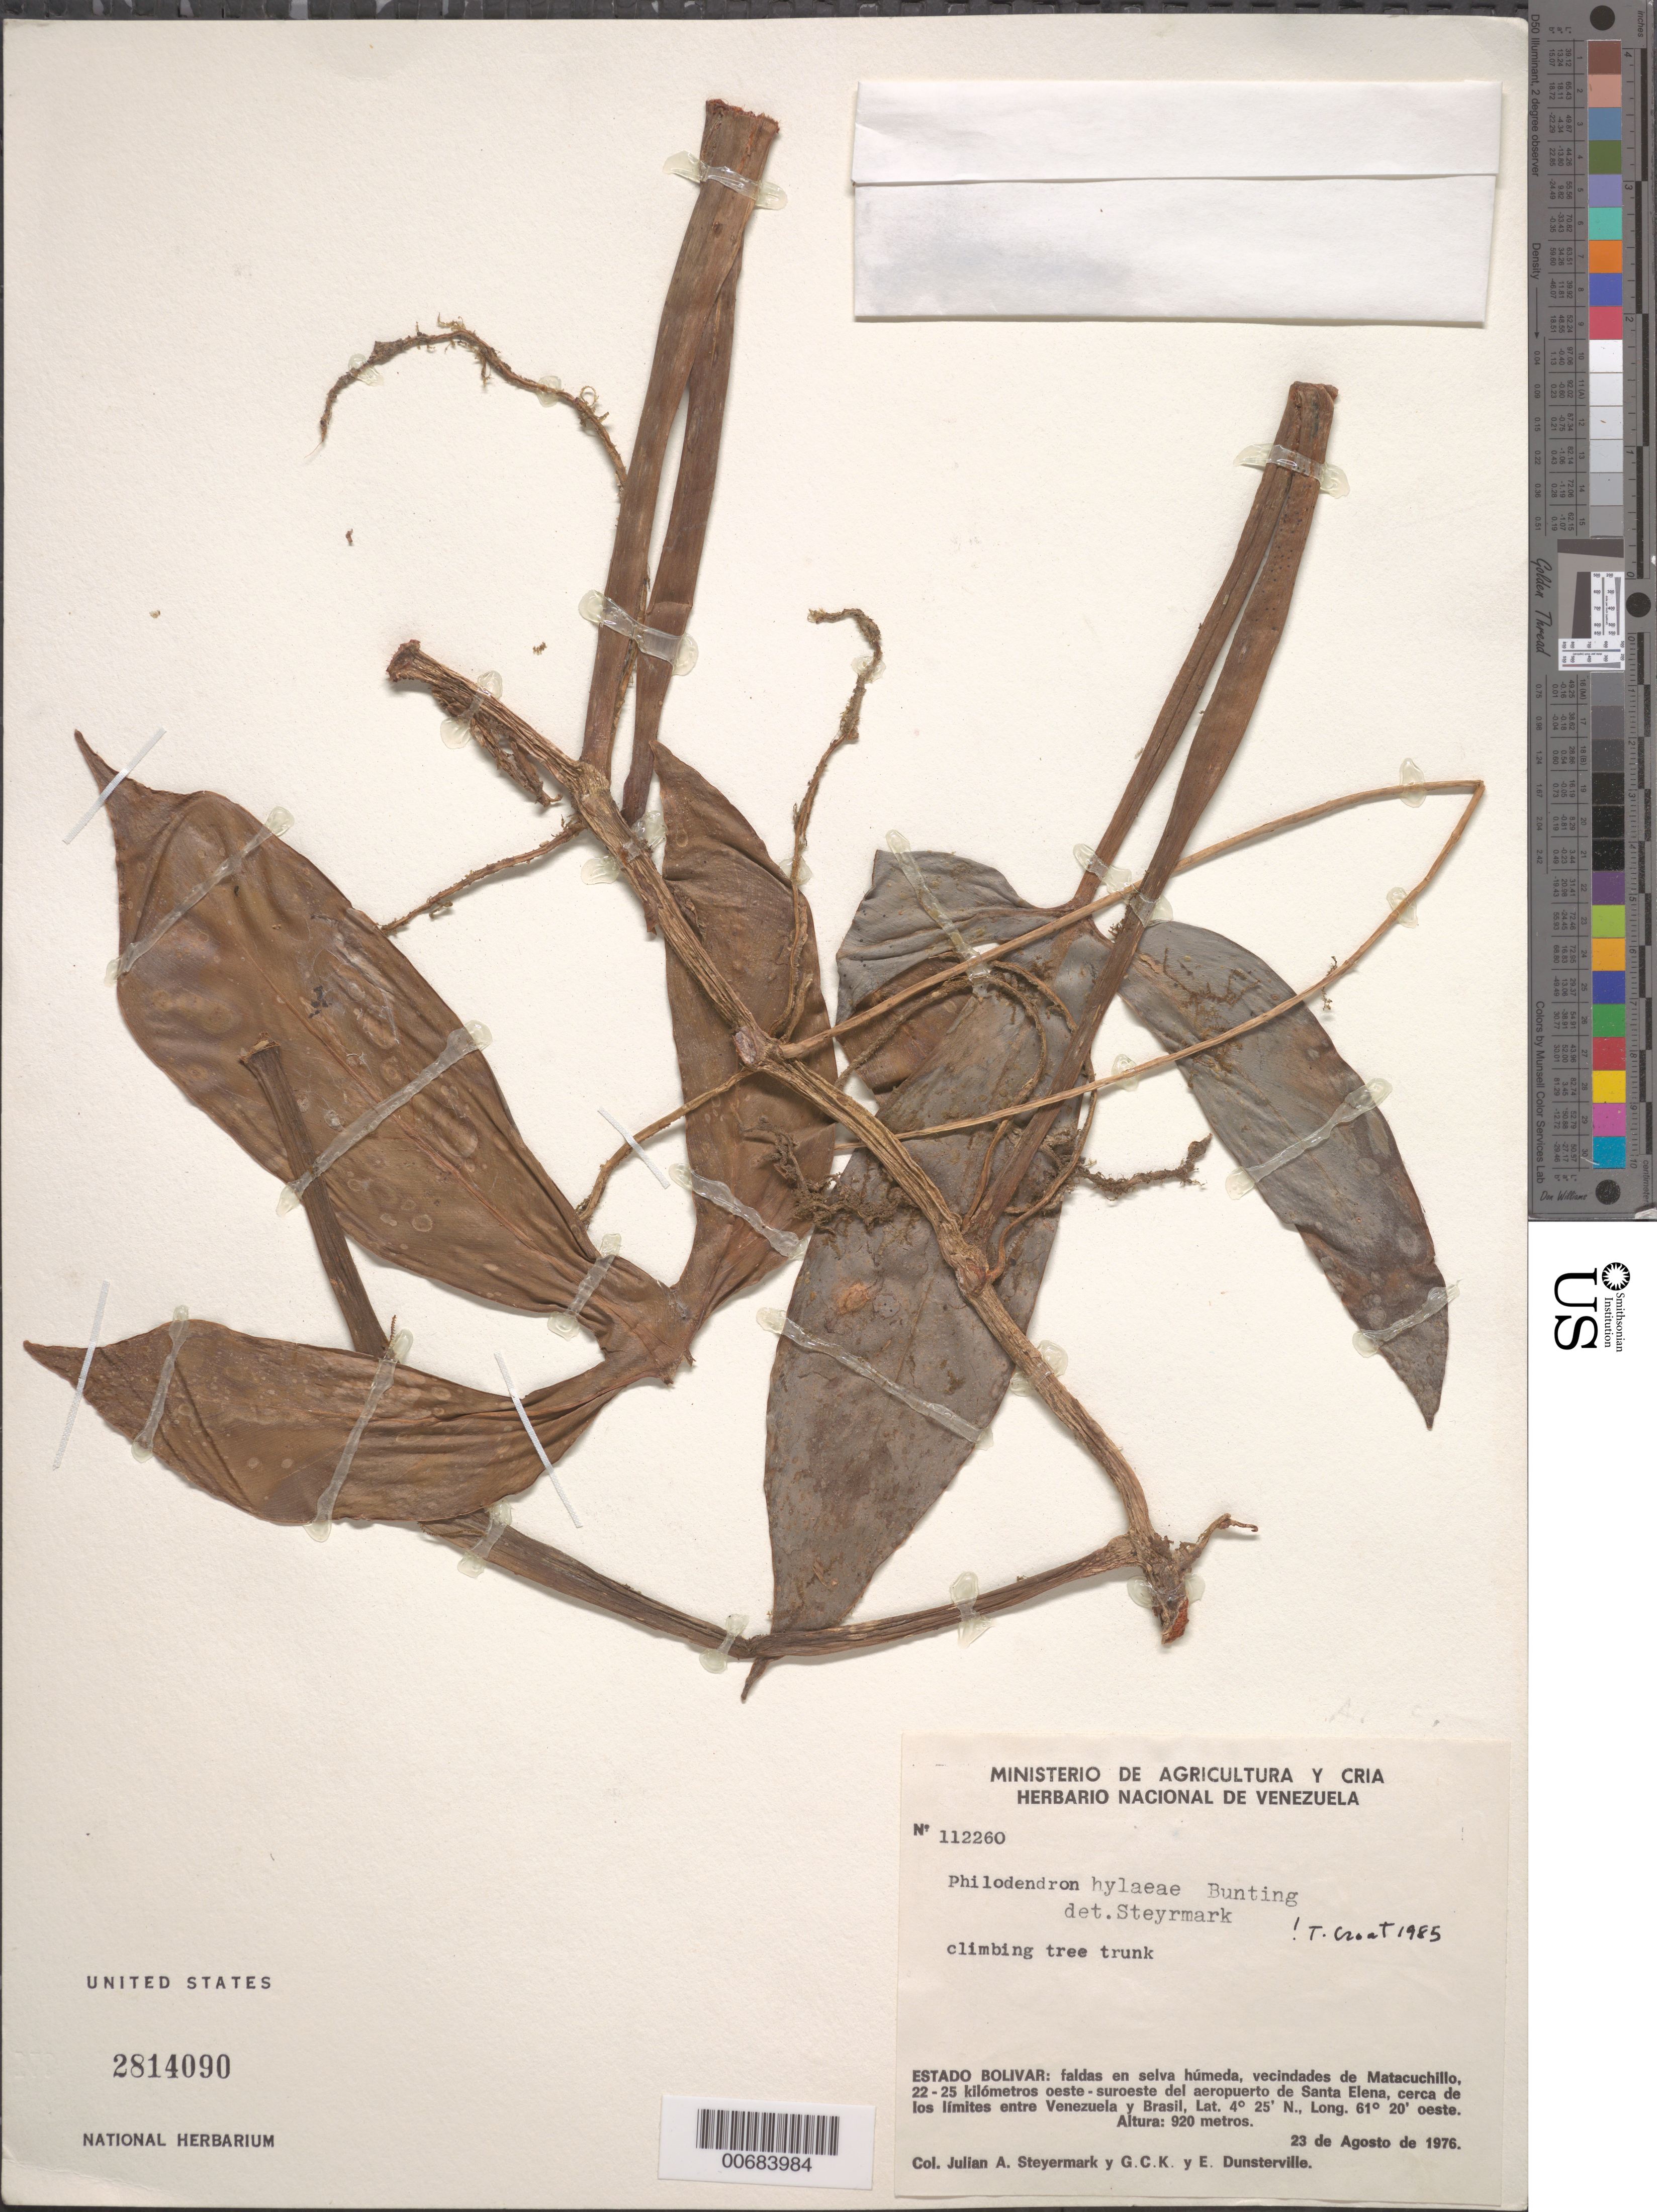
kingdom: Plantae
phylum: Tracheophyta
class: Liliopsida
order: Alismatales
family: Araceae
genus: Philodendron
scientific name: Philodendron hylaeae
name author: G.S. Bunting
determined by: Croat, Thomas B., Missouri Botanical Garden (MO)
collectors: J. Steyermark, G. C. K. Dunsterville & E. Dunsterville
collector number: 112260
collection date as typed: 23-Aug-76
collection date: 1976-08-23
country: Venezuela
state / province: Bolívar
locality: Matacuchillo, vic.; 22-25 km oeste-SO del aeropuerto de Santa Elena, cerca de los limites entre Venezuela y Brasil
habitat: Faldas en selva húmeda. Climbing tree trunk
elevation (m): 920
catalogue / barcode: US 2814090